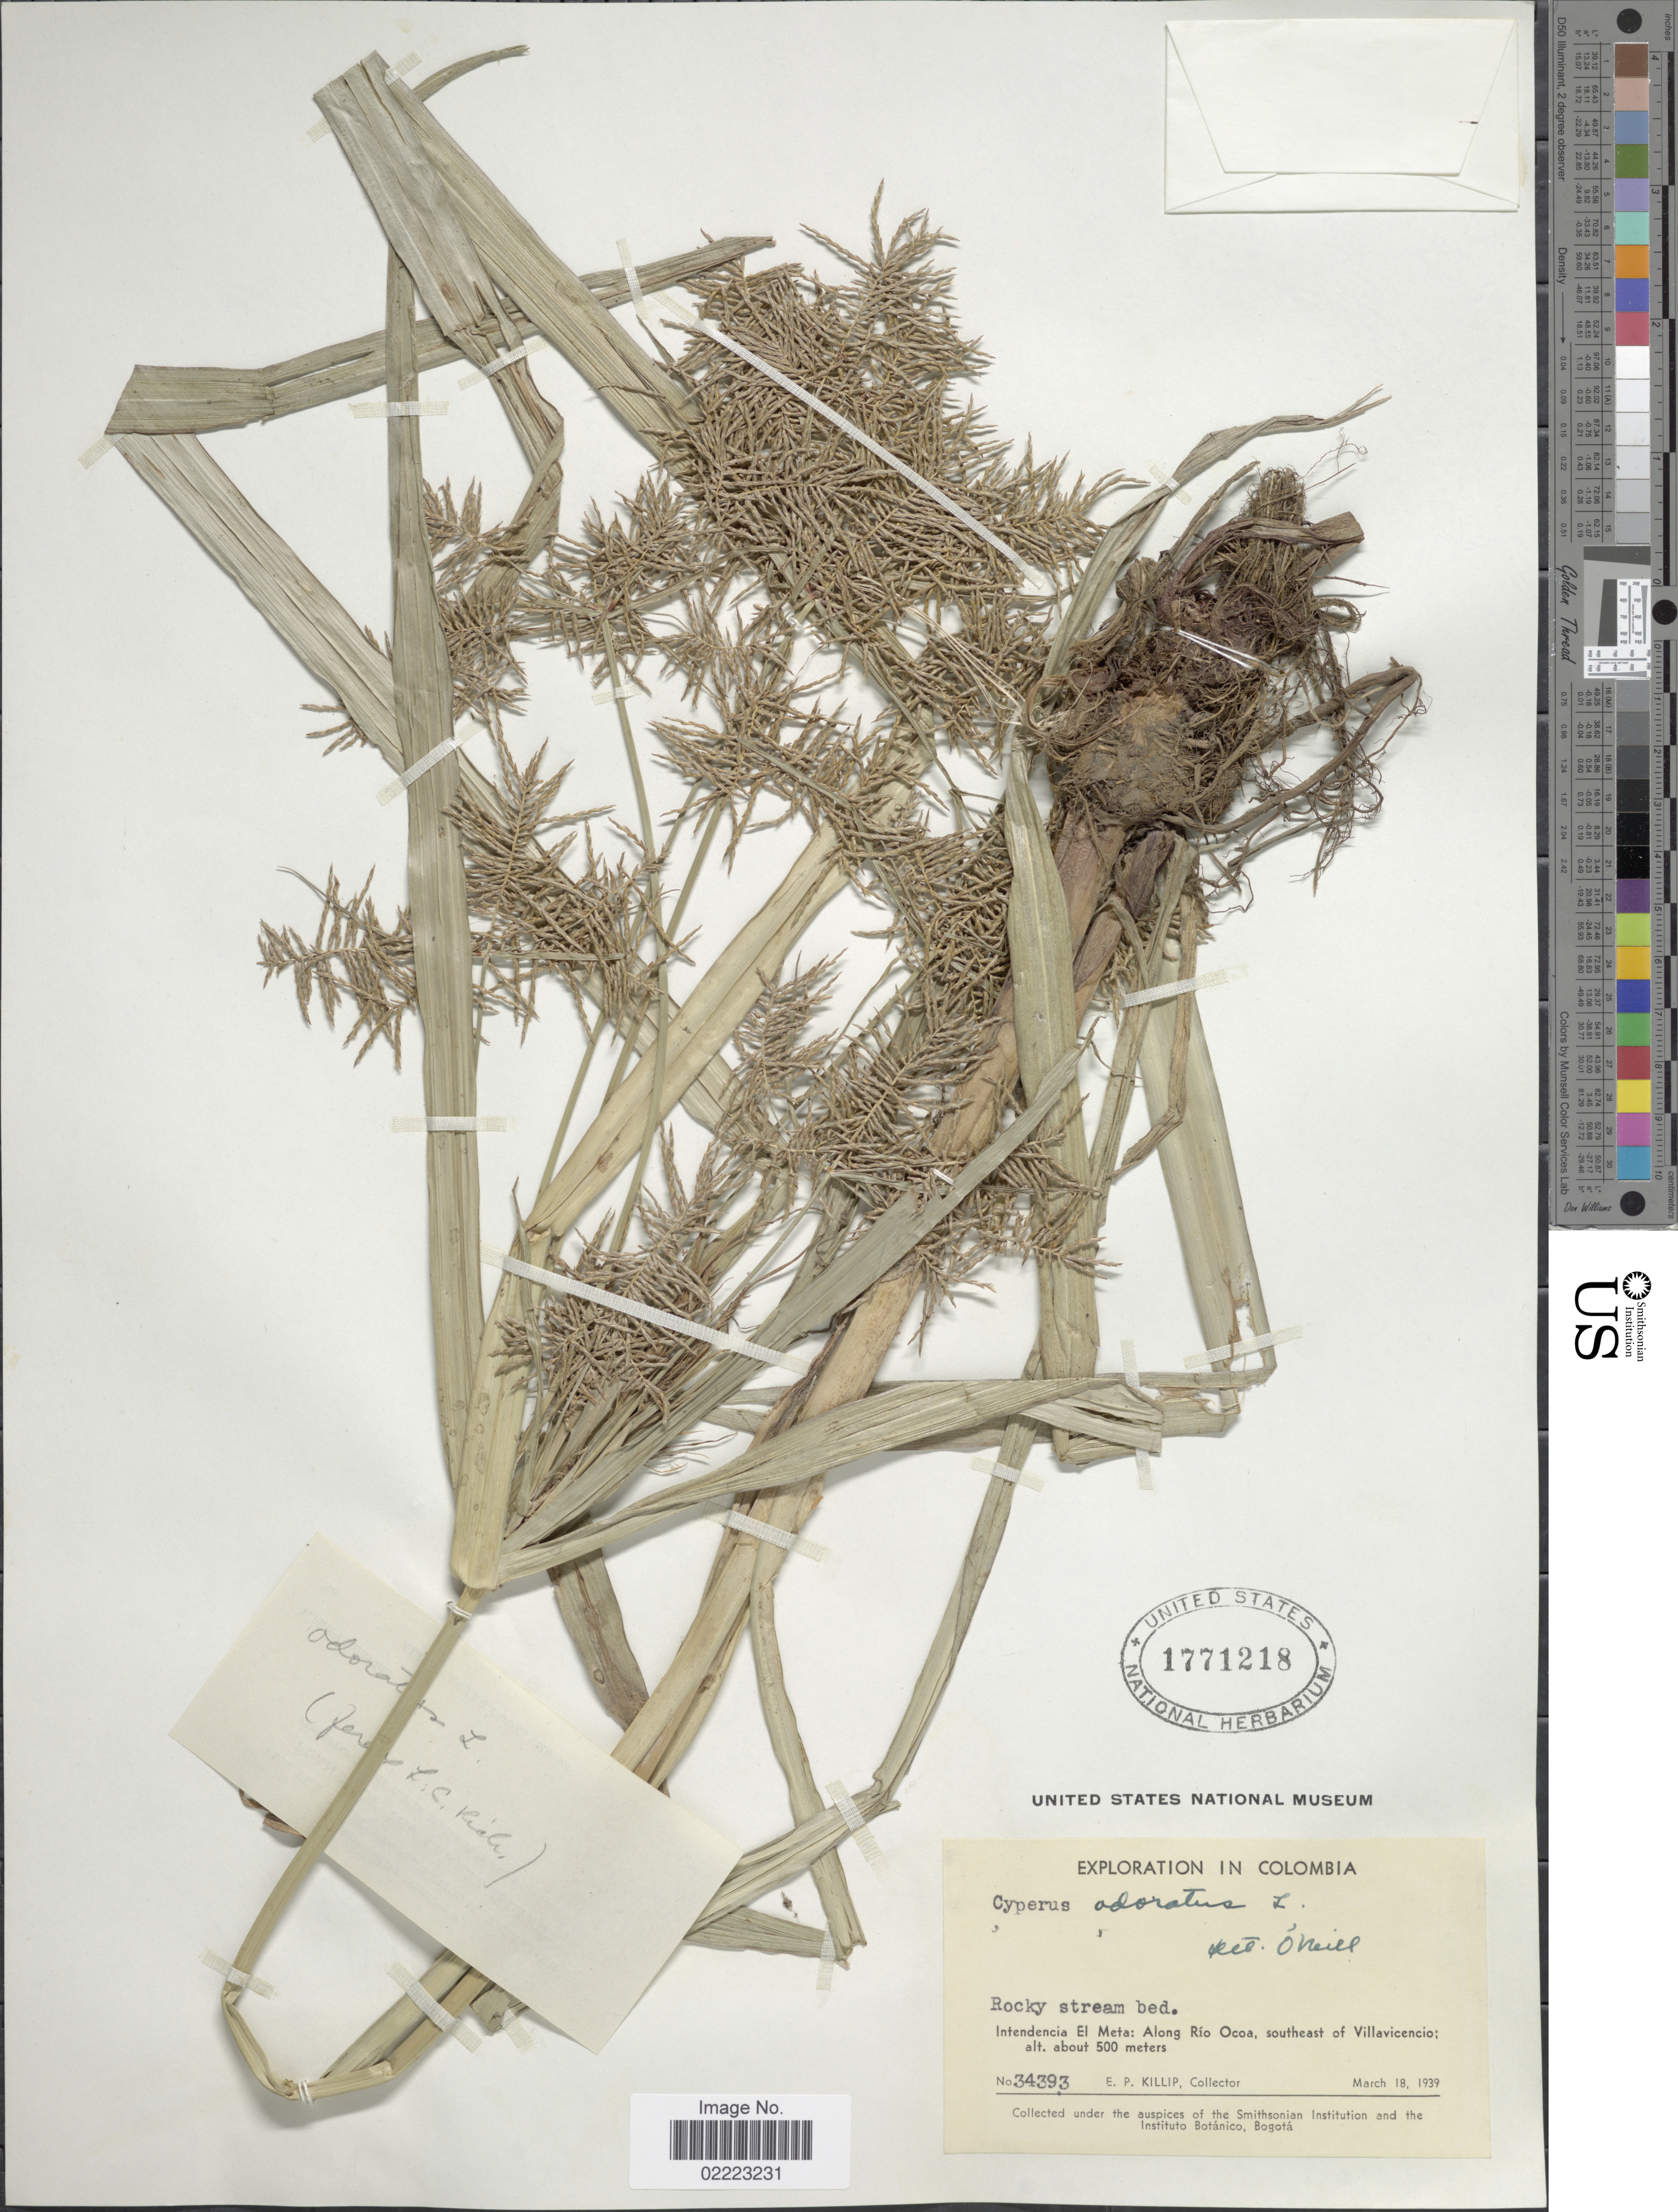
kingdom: Plantae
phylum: Tracheophyta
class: Liliopsida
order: Poales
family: Cyperaceae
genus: Cyperus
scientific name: Cyperus odoratus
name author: L.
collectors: E. P. Killip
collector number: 34393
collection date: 1939-03-18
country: Colombia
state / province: Meta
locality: Rocky stream bed, Intedencia El Meta: Along Río Ocoa, southeast of Villavicencio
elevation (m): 500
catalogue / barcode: US 1771218